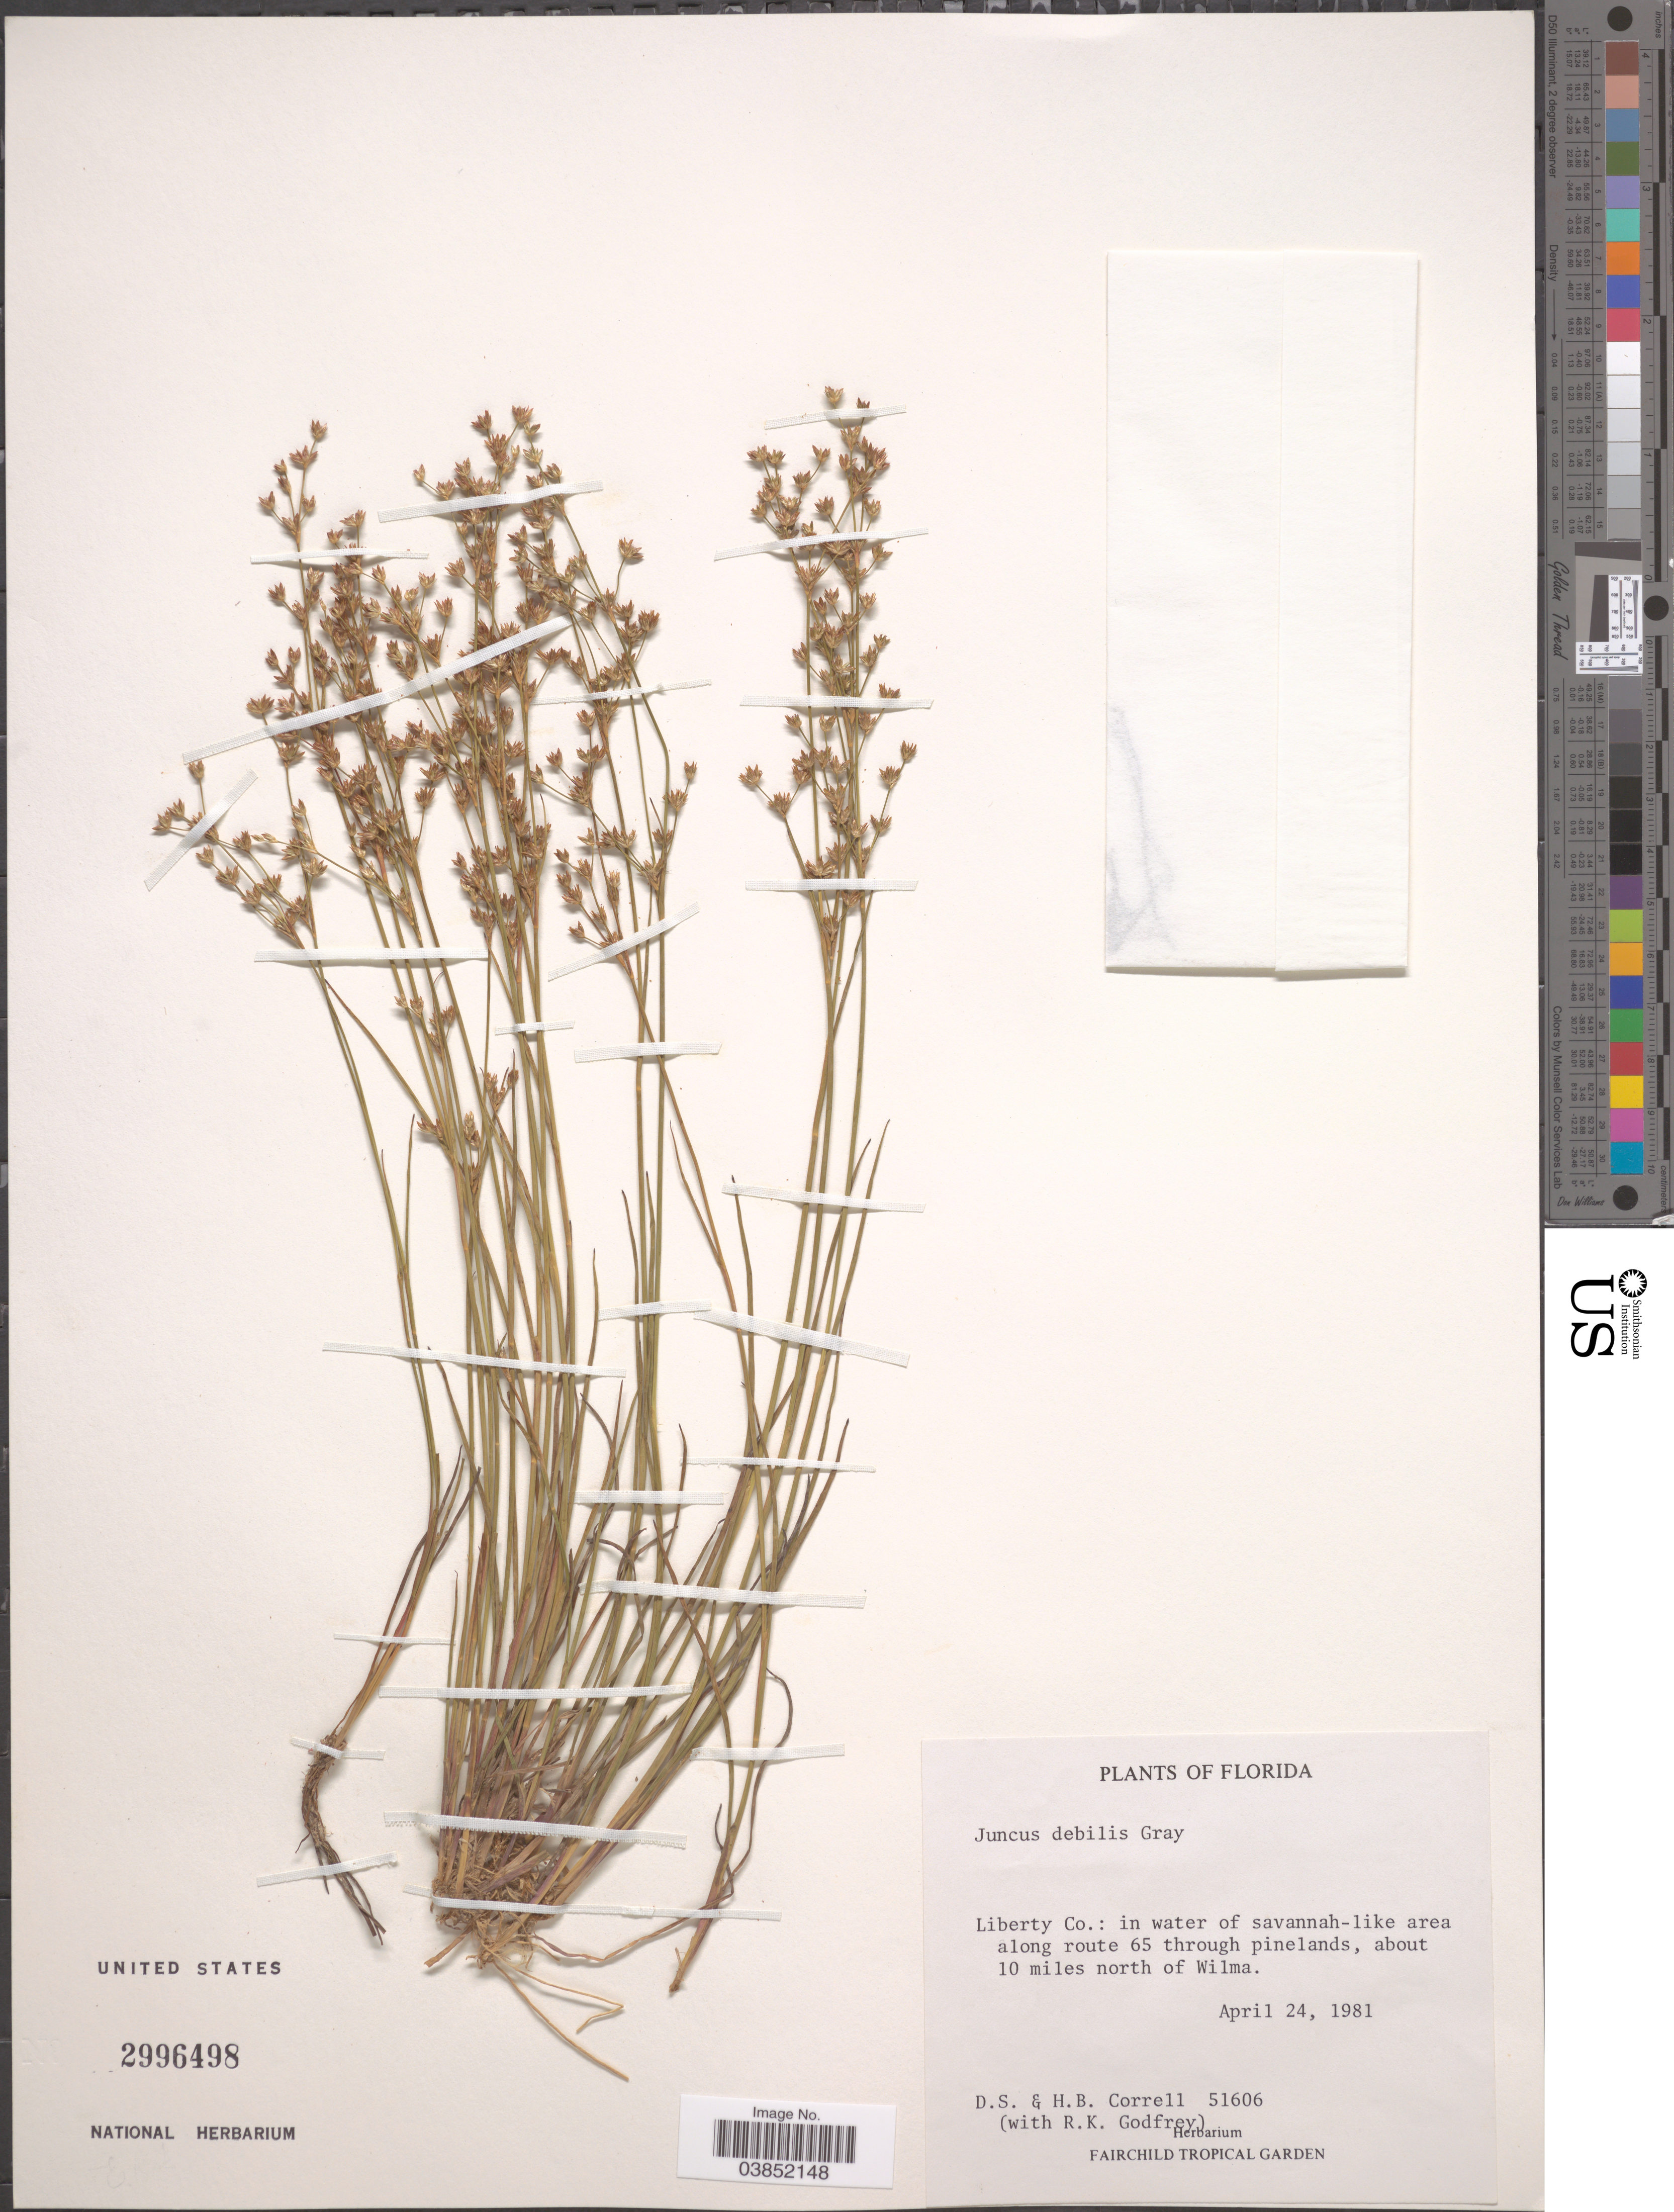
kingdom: Plantae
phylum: Tracheophyta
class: Liliopsida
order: Poales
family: Juncaceae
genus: Juncus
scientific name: Juncus debilis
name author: A. Gray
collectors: D. S. Correll, H. Correll & R. K. Godfrey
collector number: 51606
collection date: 1981-04-24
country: United States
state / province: Florida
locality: Liberty Co.: along route 65 through pinelands, about 10 miles north of Wilma.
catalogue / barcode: US 2996498